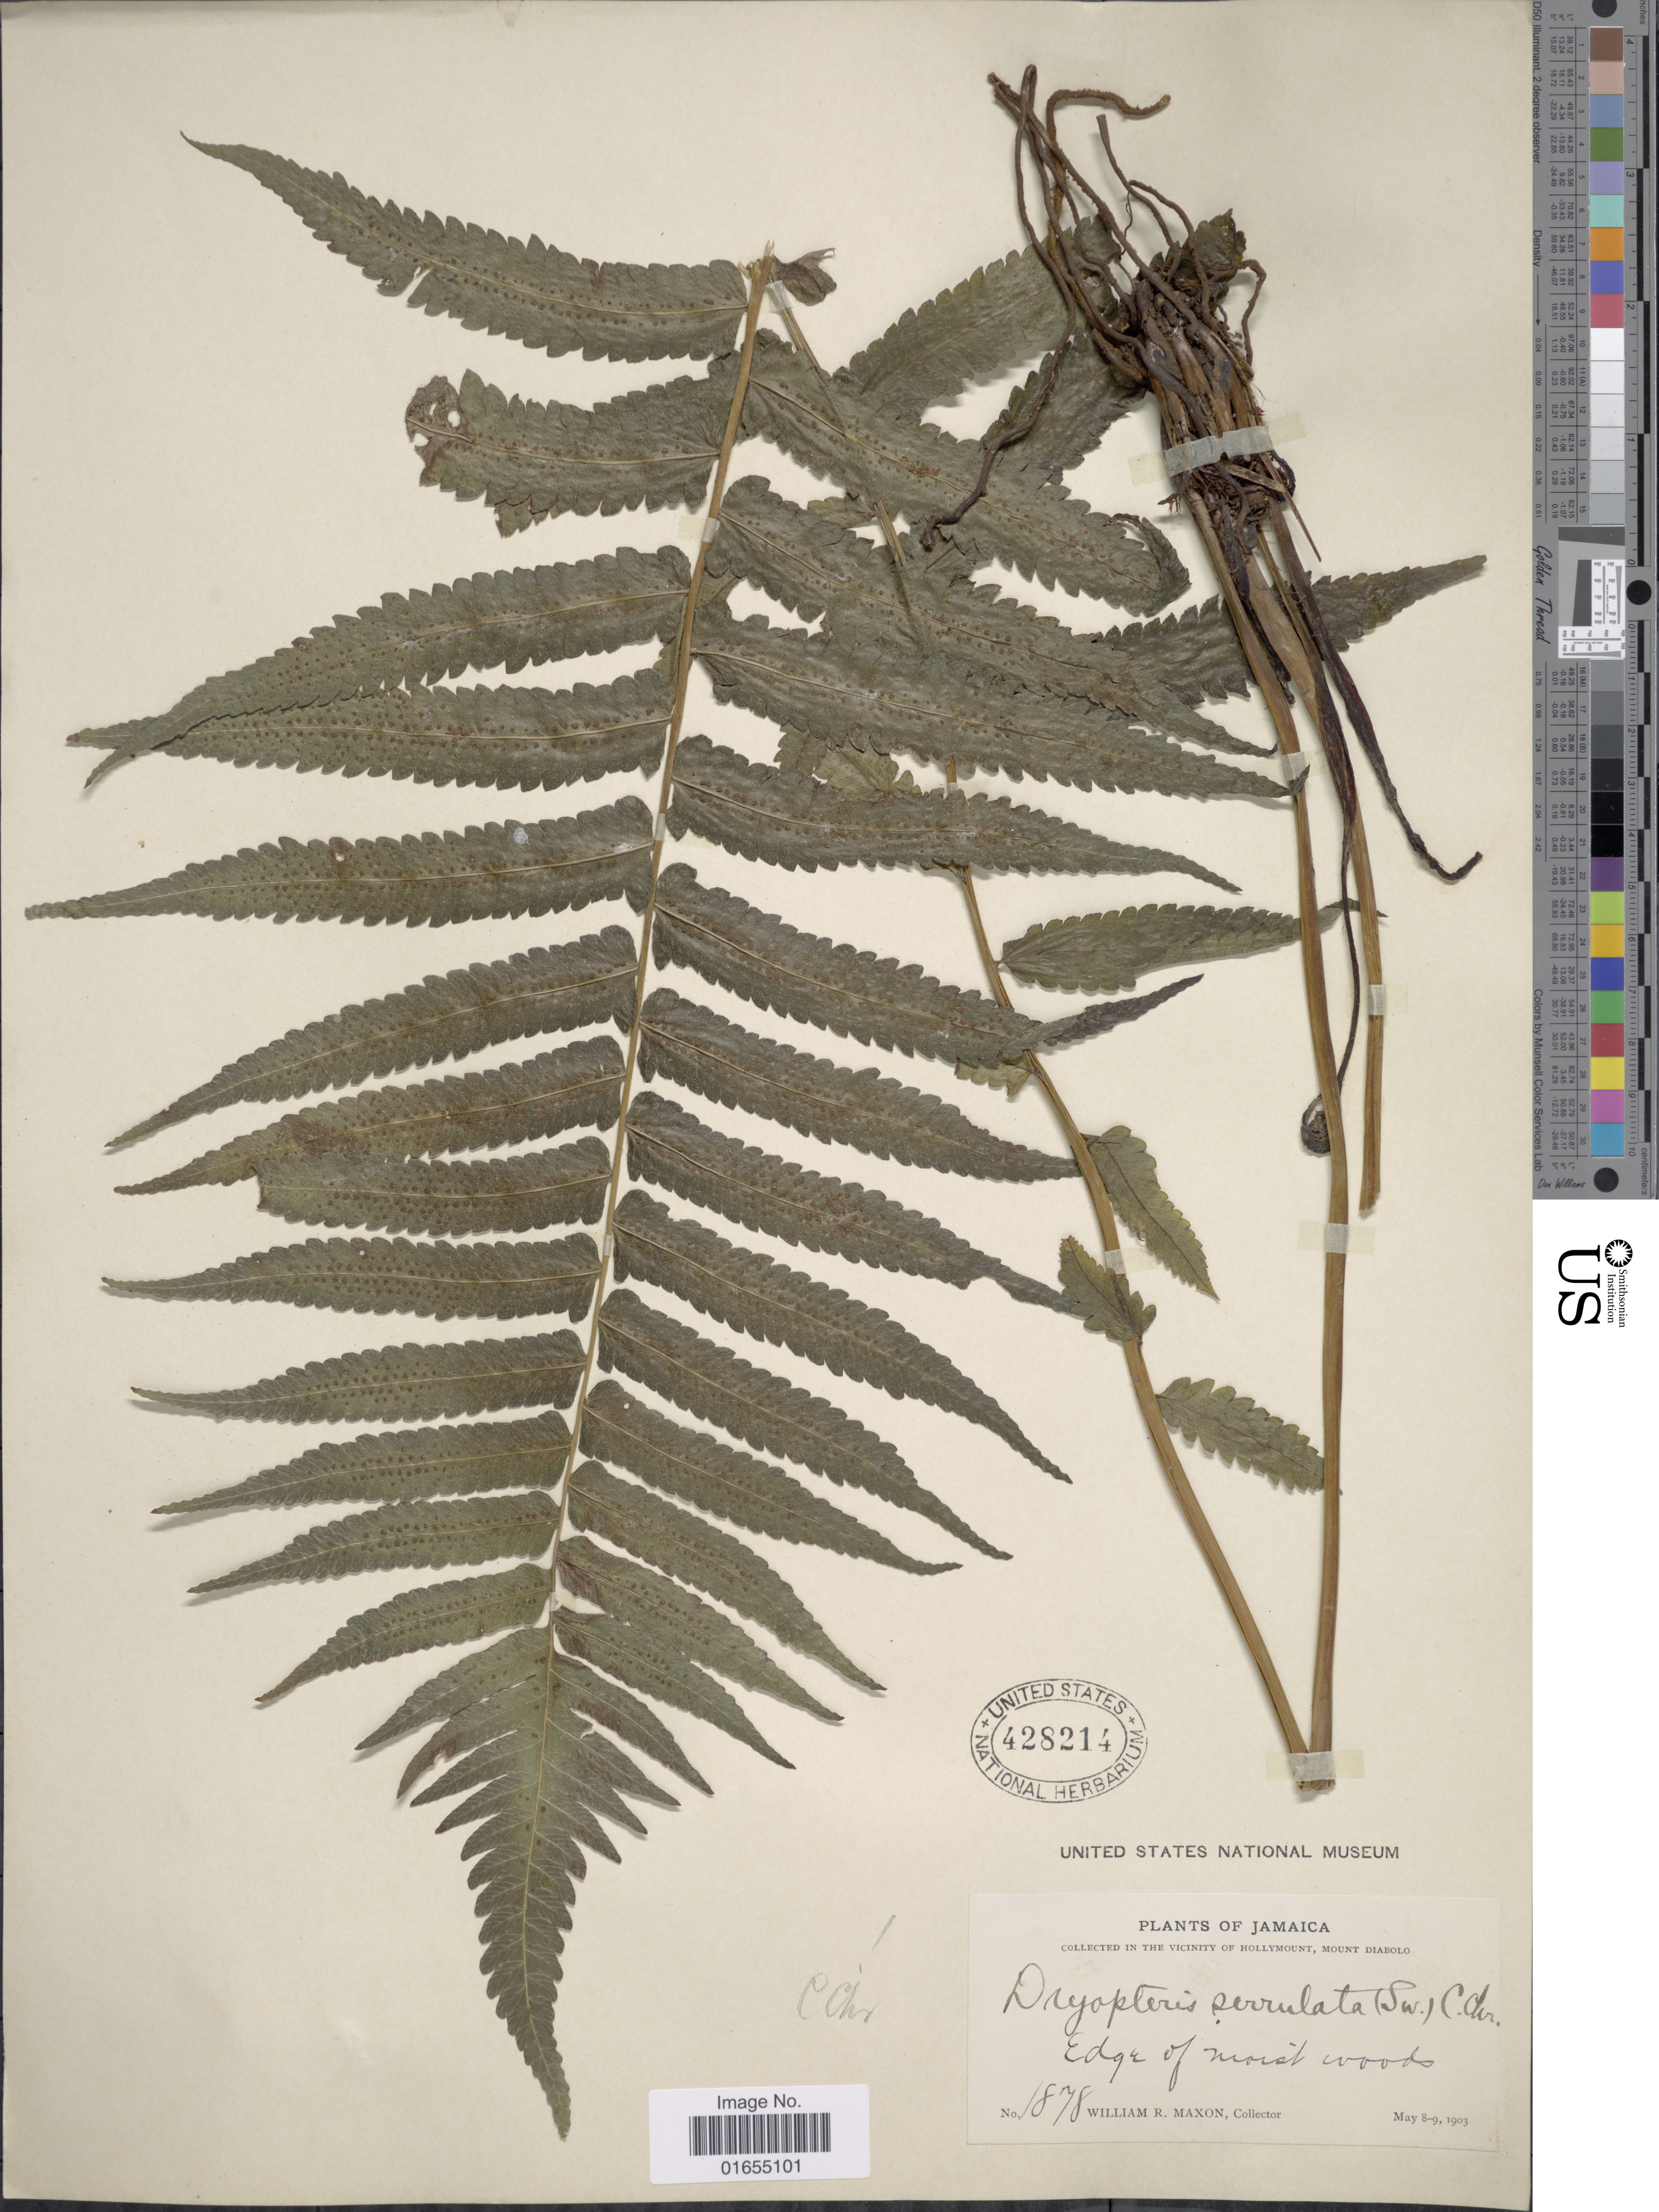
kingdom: Plantae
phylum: Tracheophyta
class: Polypodiopsida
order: Polypodiales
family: Thelypteridaceae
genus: Goniopteris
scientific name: Goniopteris serrulata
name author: (Sw.) J. Sm.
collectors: W. R. Maxon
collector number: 1878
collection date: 1903-05-08/1903-05-09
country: Jamaica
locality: Vicinity of Hollymount, Mount Diabolo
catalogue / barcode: US 428214